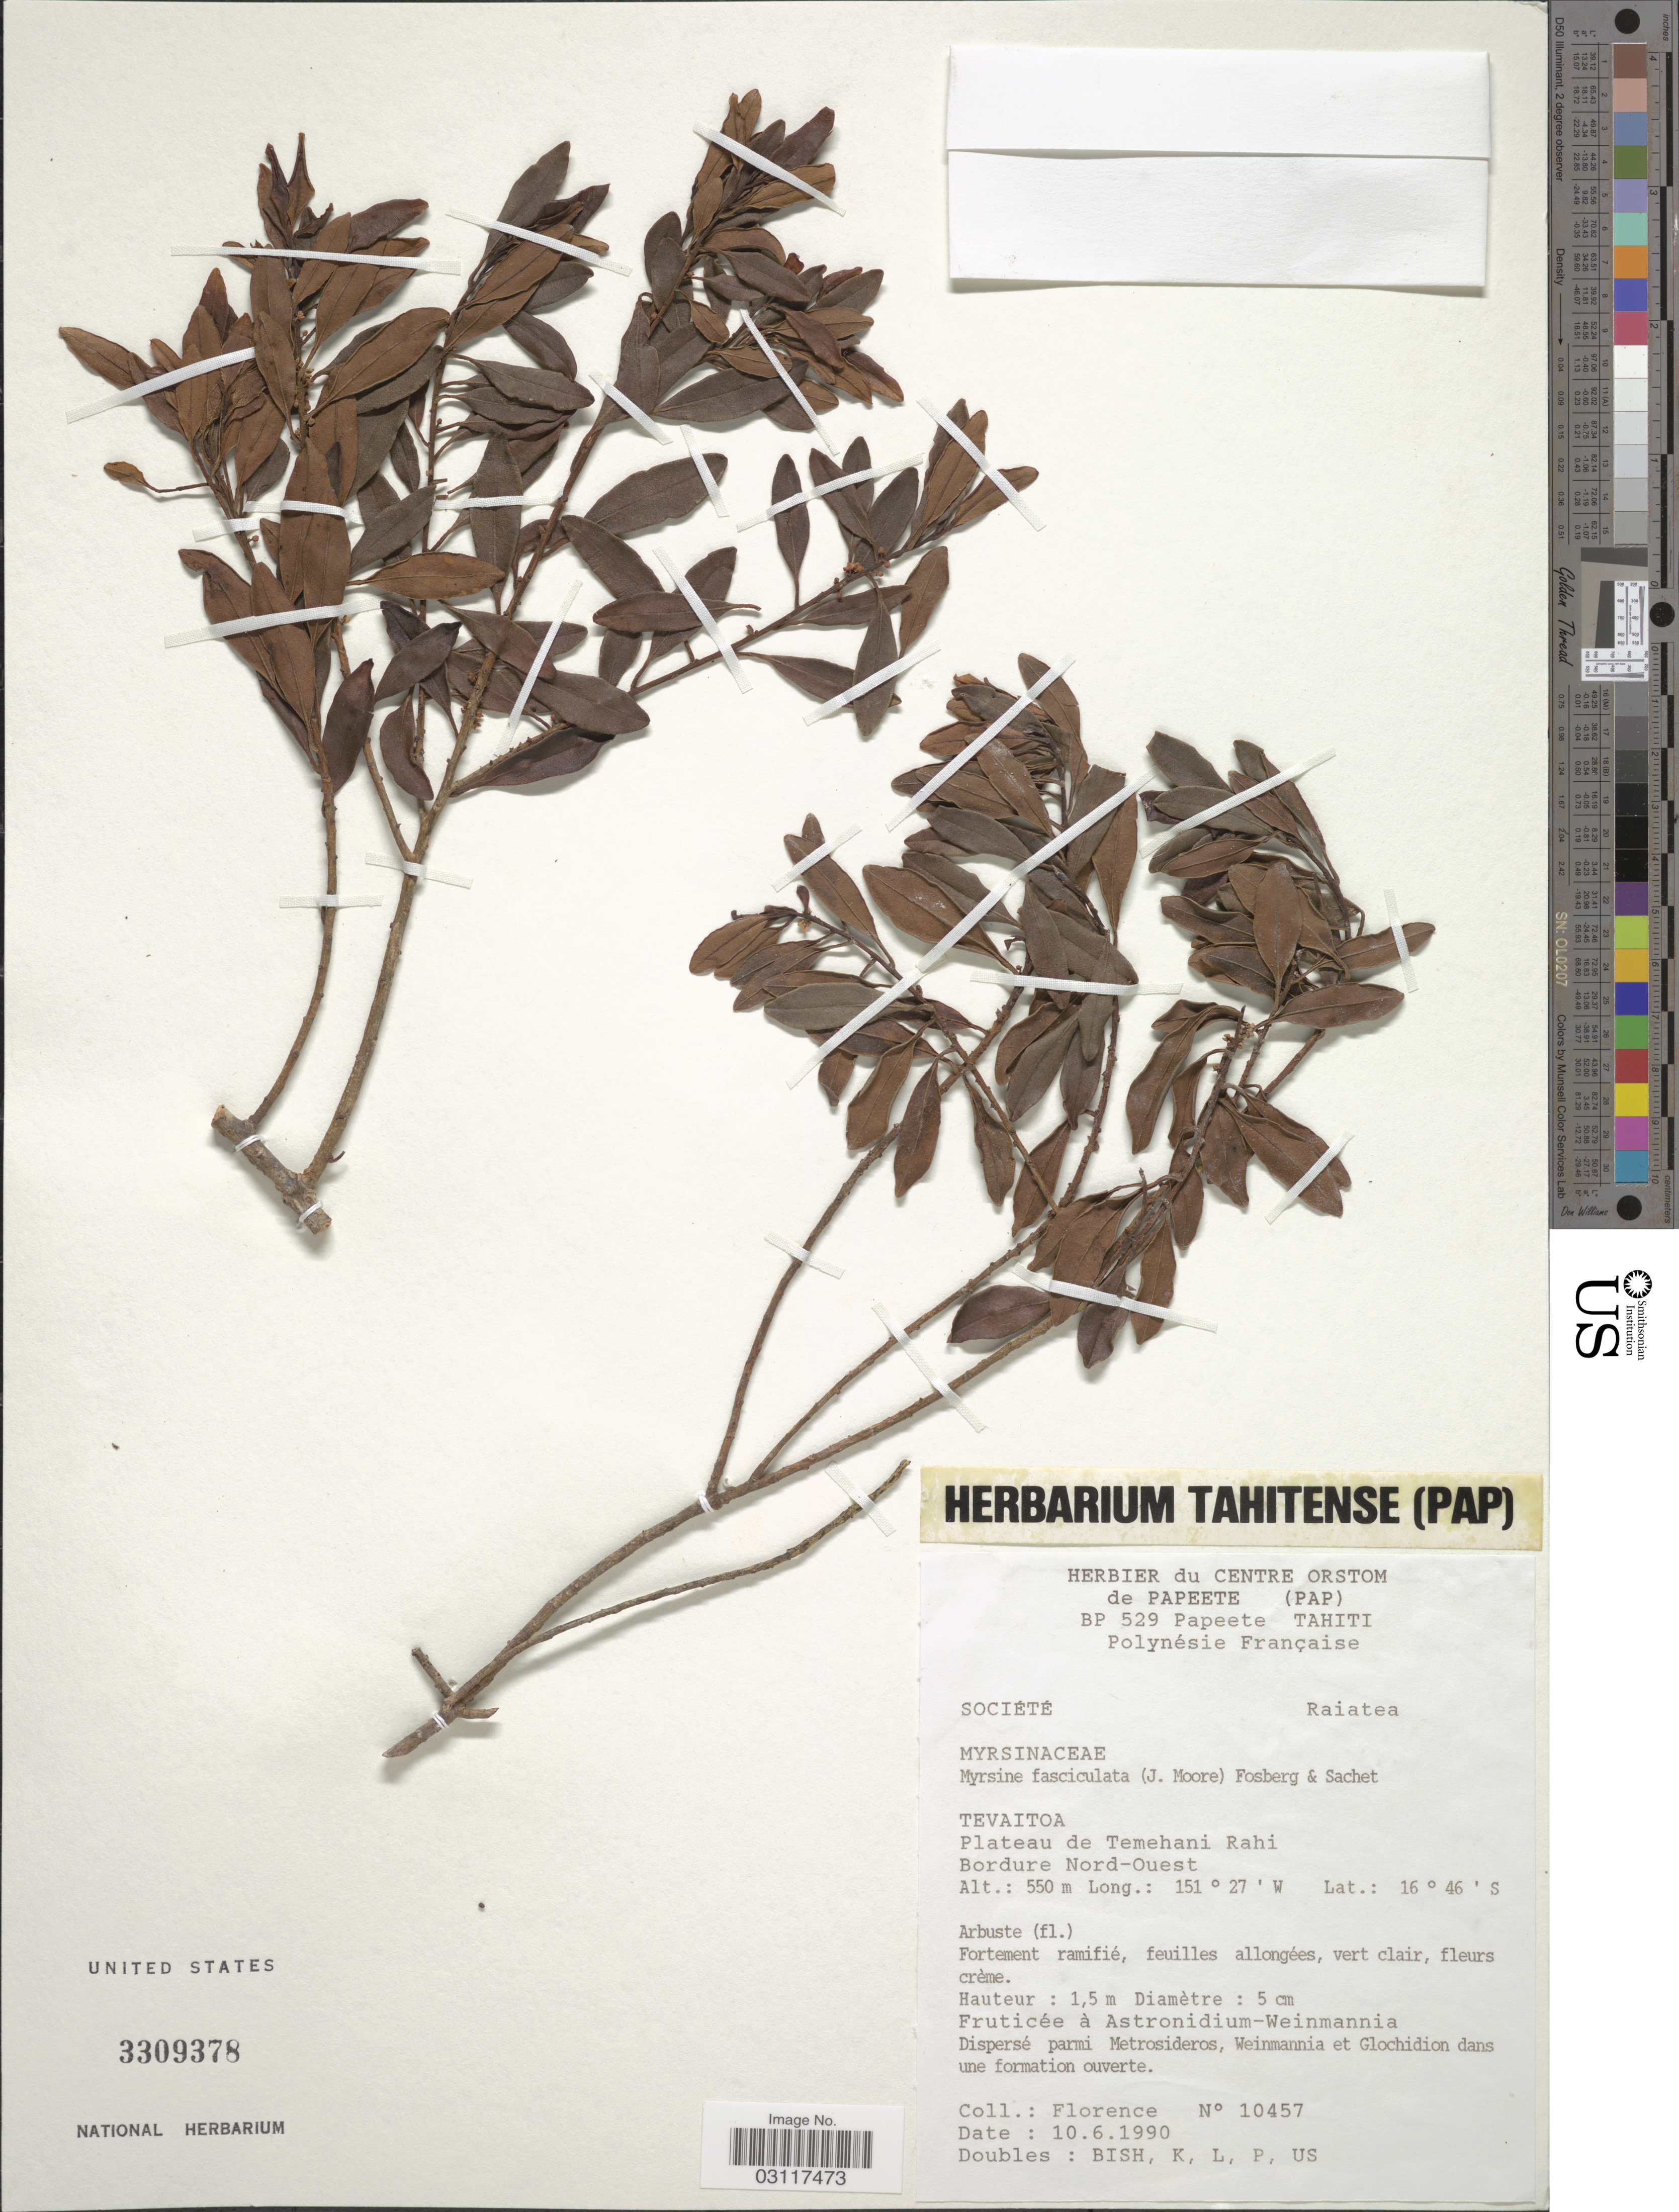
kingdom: Plantae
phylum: Tracheophyta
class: Magnoliopsida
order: Ericales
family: Primulaceae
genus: Myrsine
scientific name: Myrsine fasciculata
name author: (J.W. Moore) Fosberg & Sachet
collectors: -. Florence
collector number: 10457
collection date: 1990-06-10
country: French Polynesia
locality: Société, Raiatea. Tavaitoa, Plateau de Temehani Rahi, Bordure Nord-Ouest.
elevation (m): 550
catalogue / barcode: US 3309378